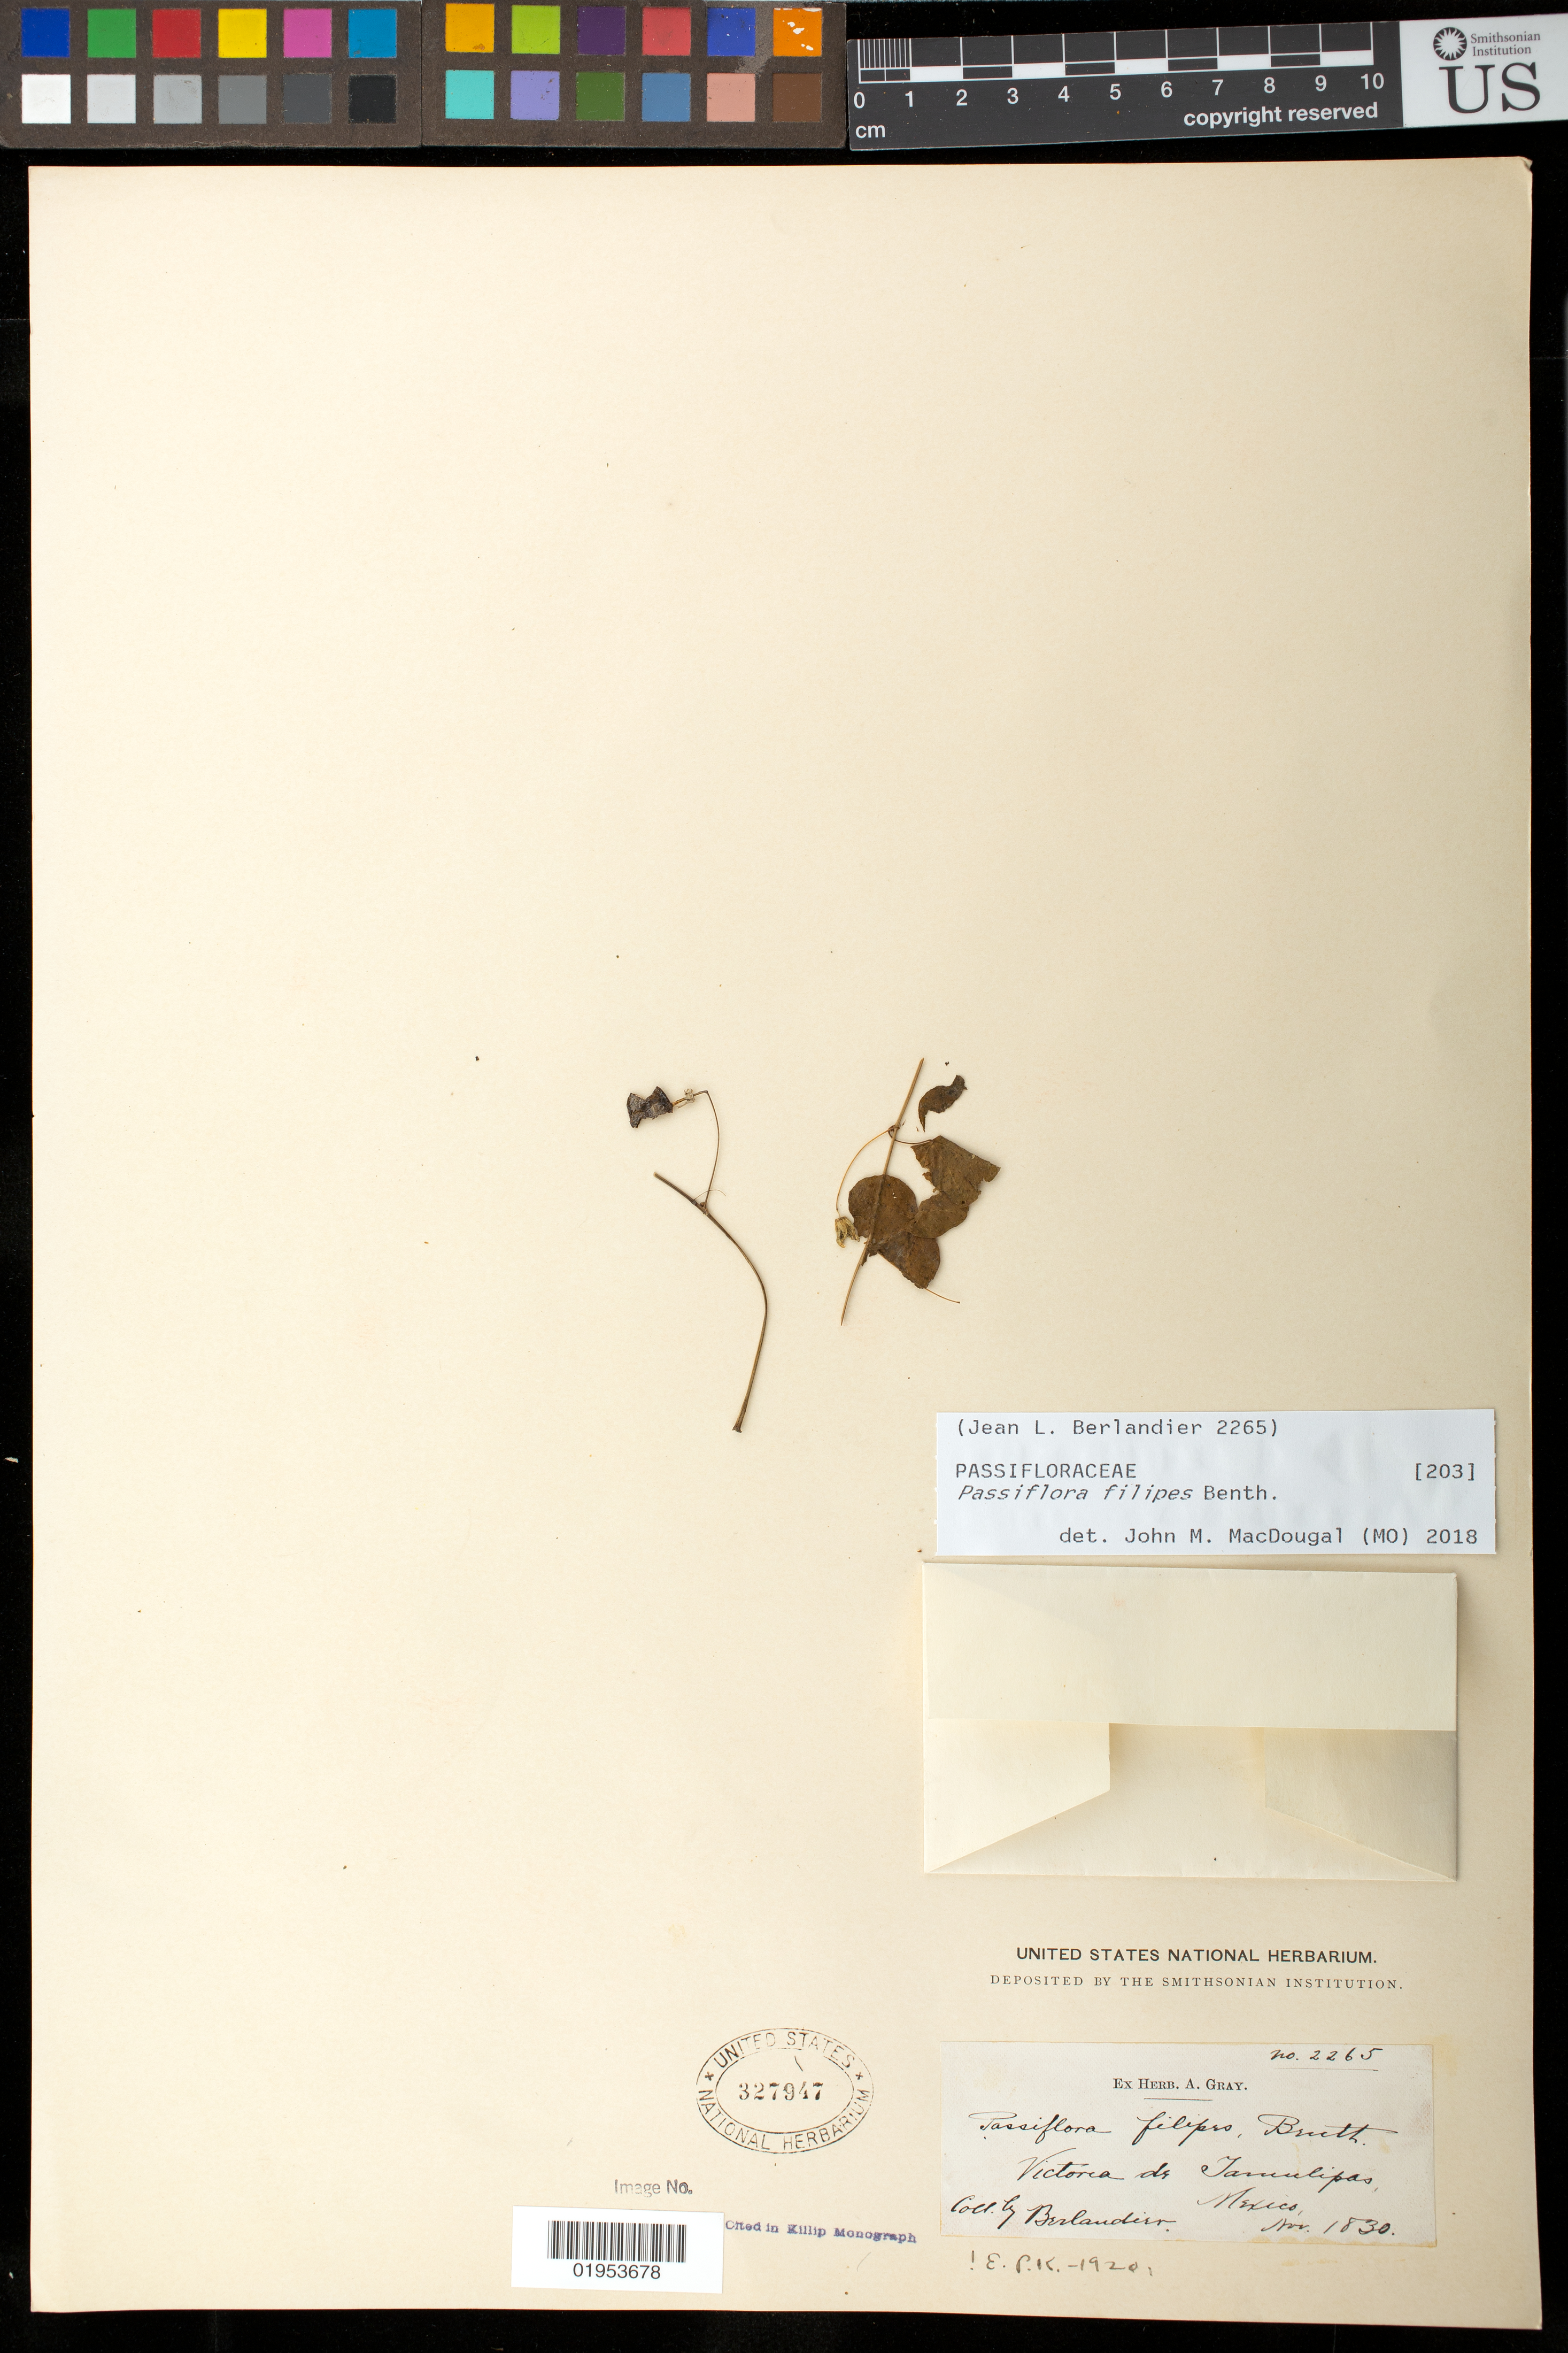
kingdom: Plantae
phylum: Tracheophyta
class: Magnoliopsida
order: Malpighiales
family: Passifloraceae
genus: Passiflora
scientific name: Passiflora filipes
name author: Benth.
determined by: MacDougal, John M.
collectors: J. L. Berlandier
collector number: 2265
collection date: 1830-11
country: Mexico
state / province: Tamaulipas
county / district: Victoria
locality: Victoria de Tamaulipas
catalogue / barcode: US 327947